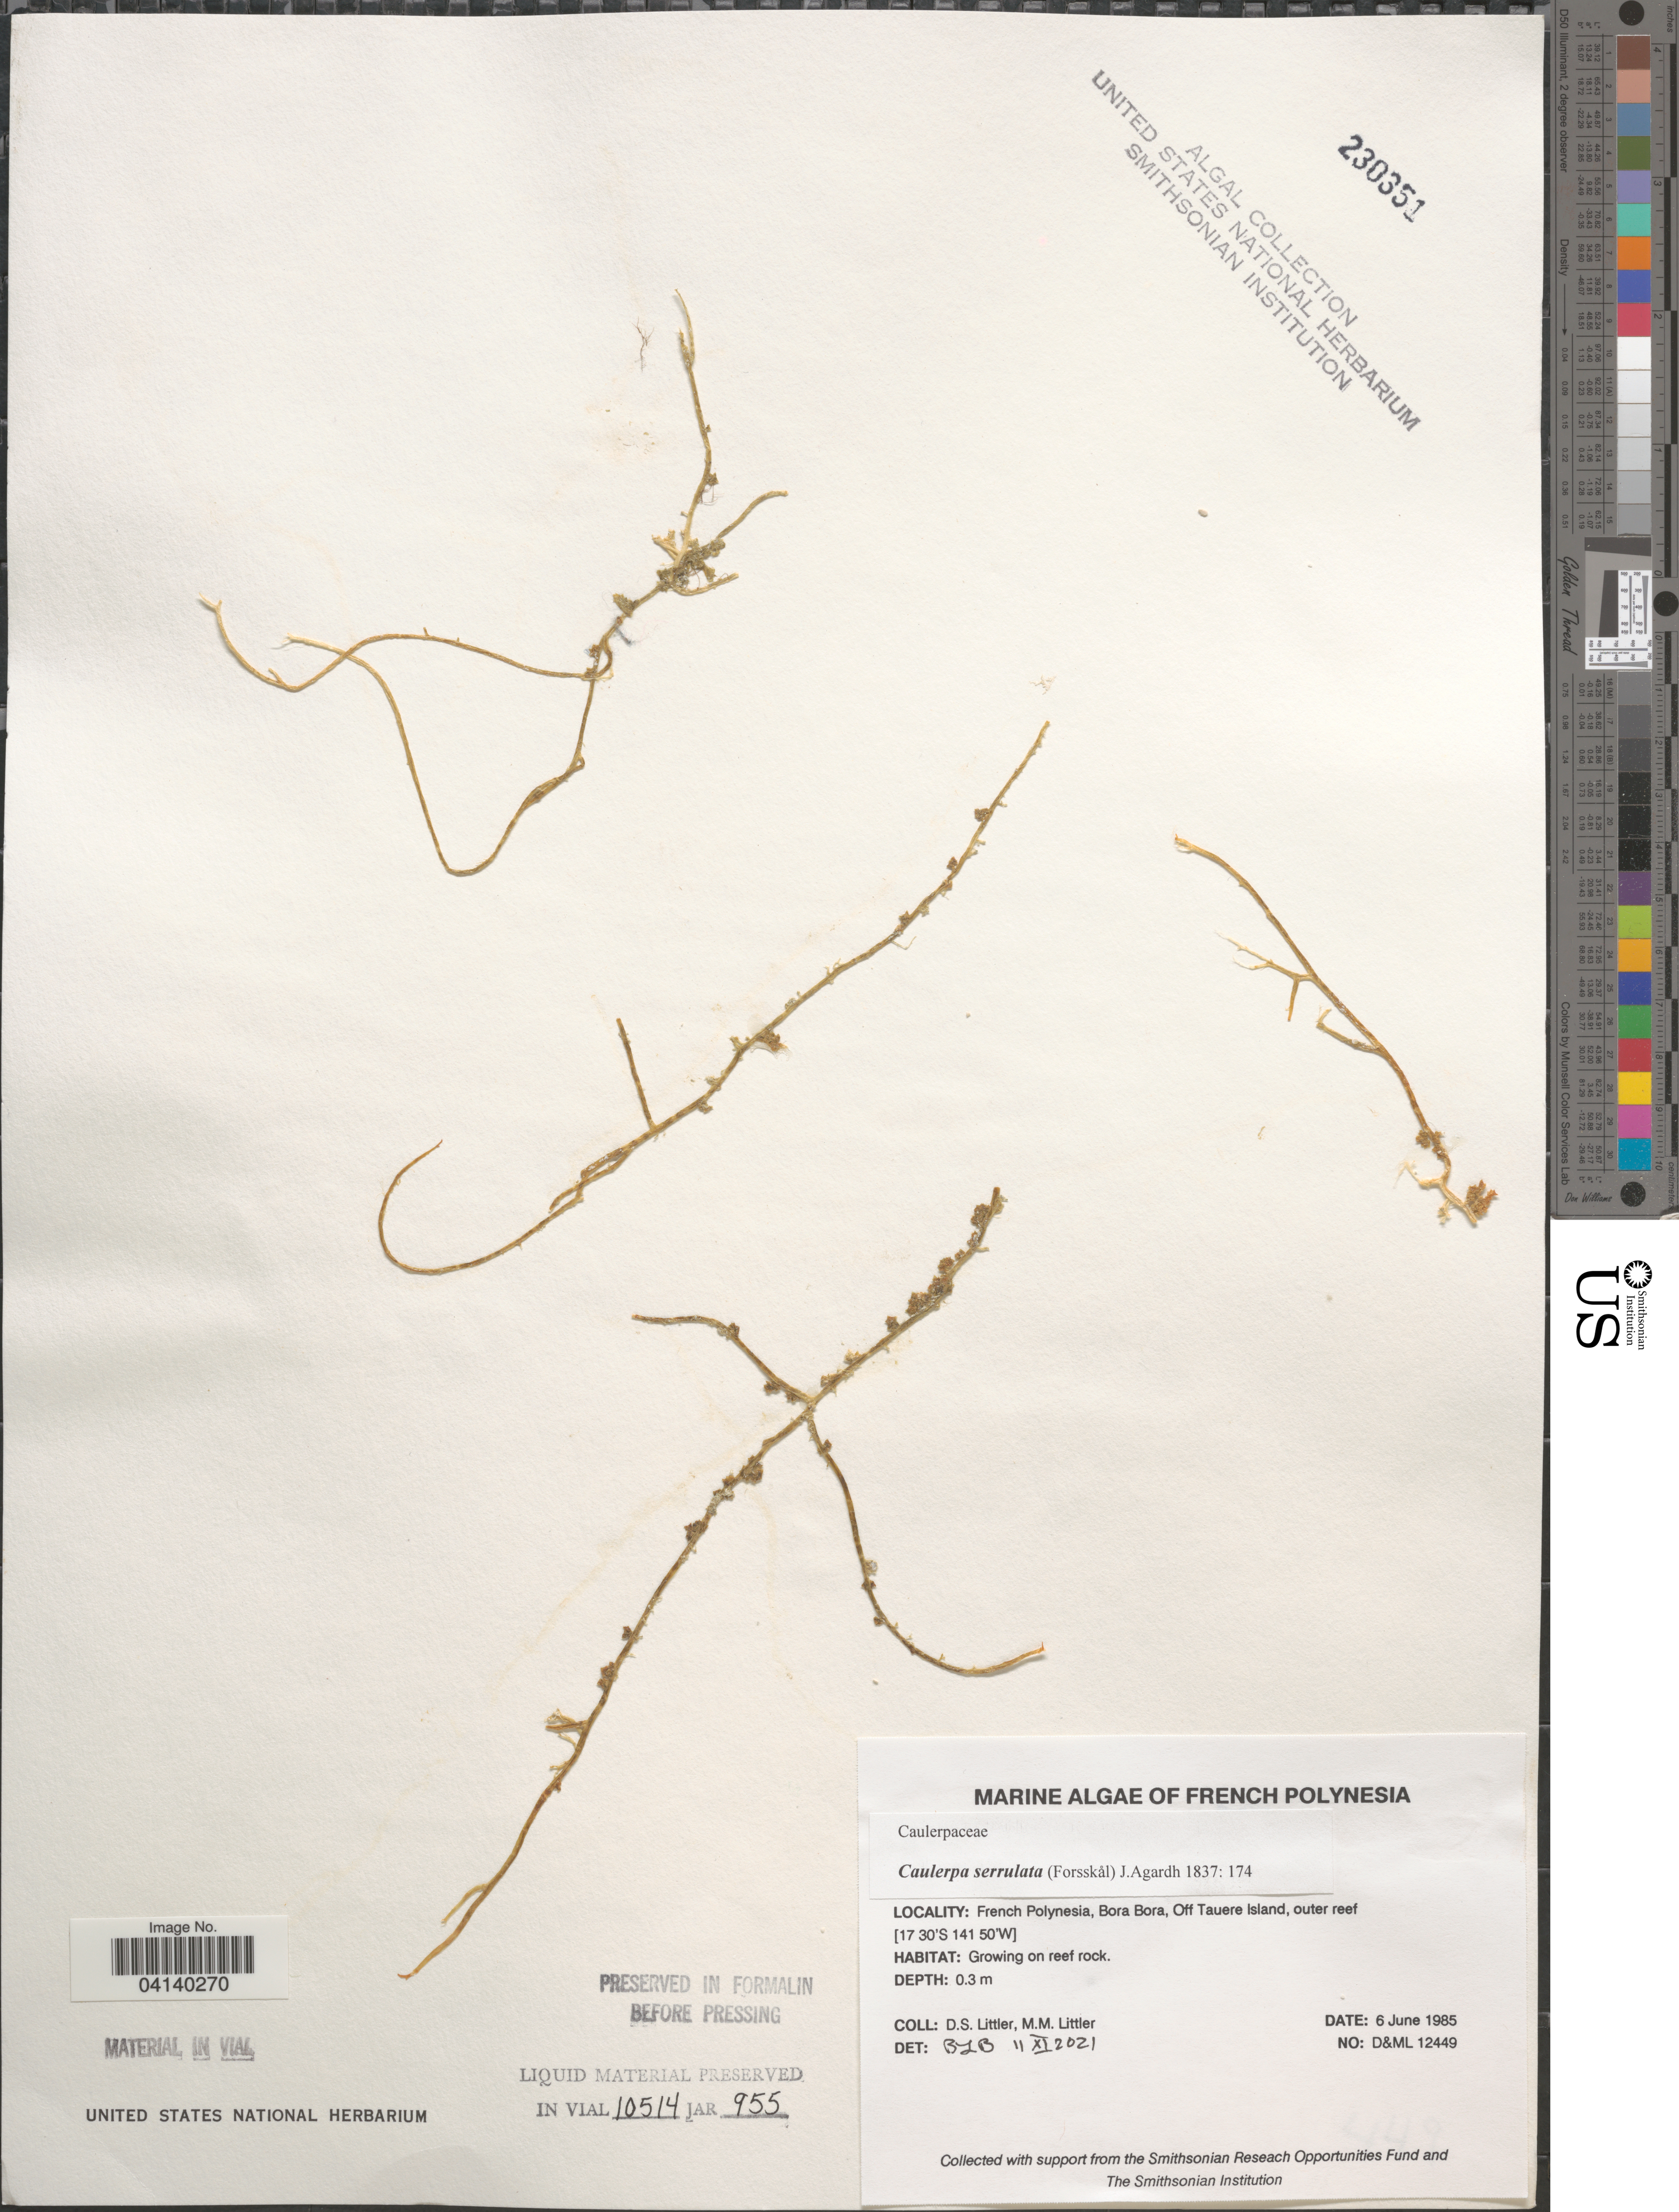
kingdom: Plantae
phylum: Chlorophyta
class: Ulvophyceae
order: Bryopsidales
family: Caulerpaceae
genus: Caulerpa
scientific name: Caulerpa serrulata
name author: (Forssk.) J. Agardh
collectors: D. S. Littler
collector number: D&ML12449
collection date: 1985-06-06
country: French Polynesia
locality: Bora Bora, Off Tauere Island, outer reef.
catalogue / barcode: US 230351